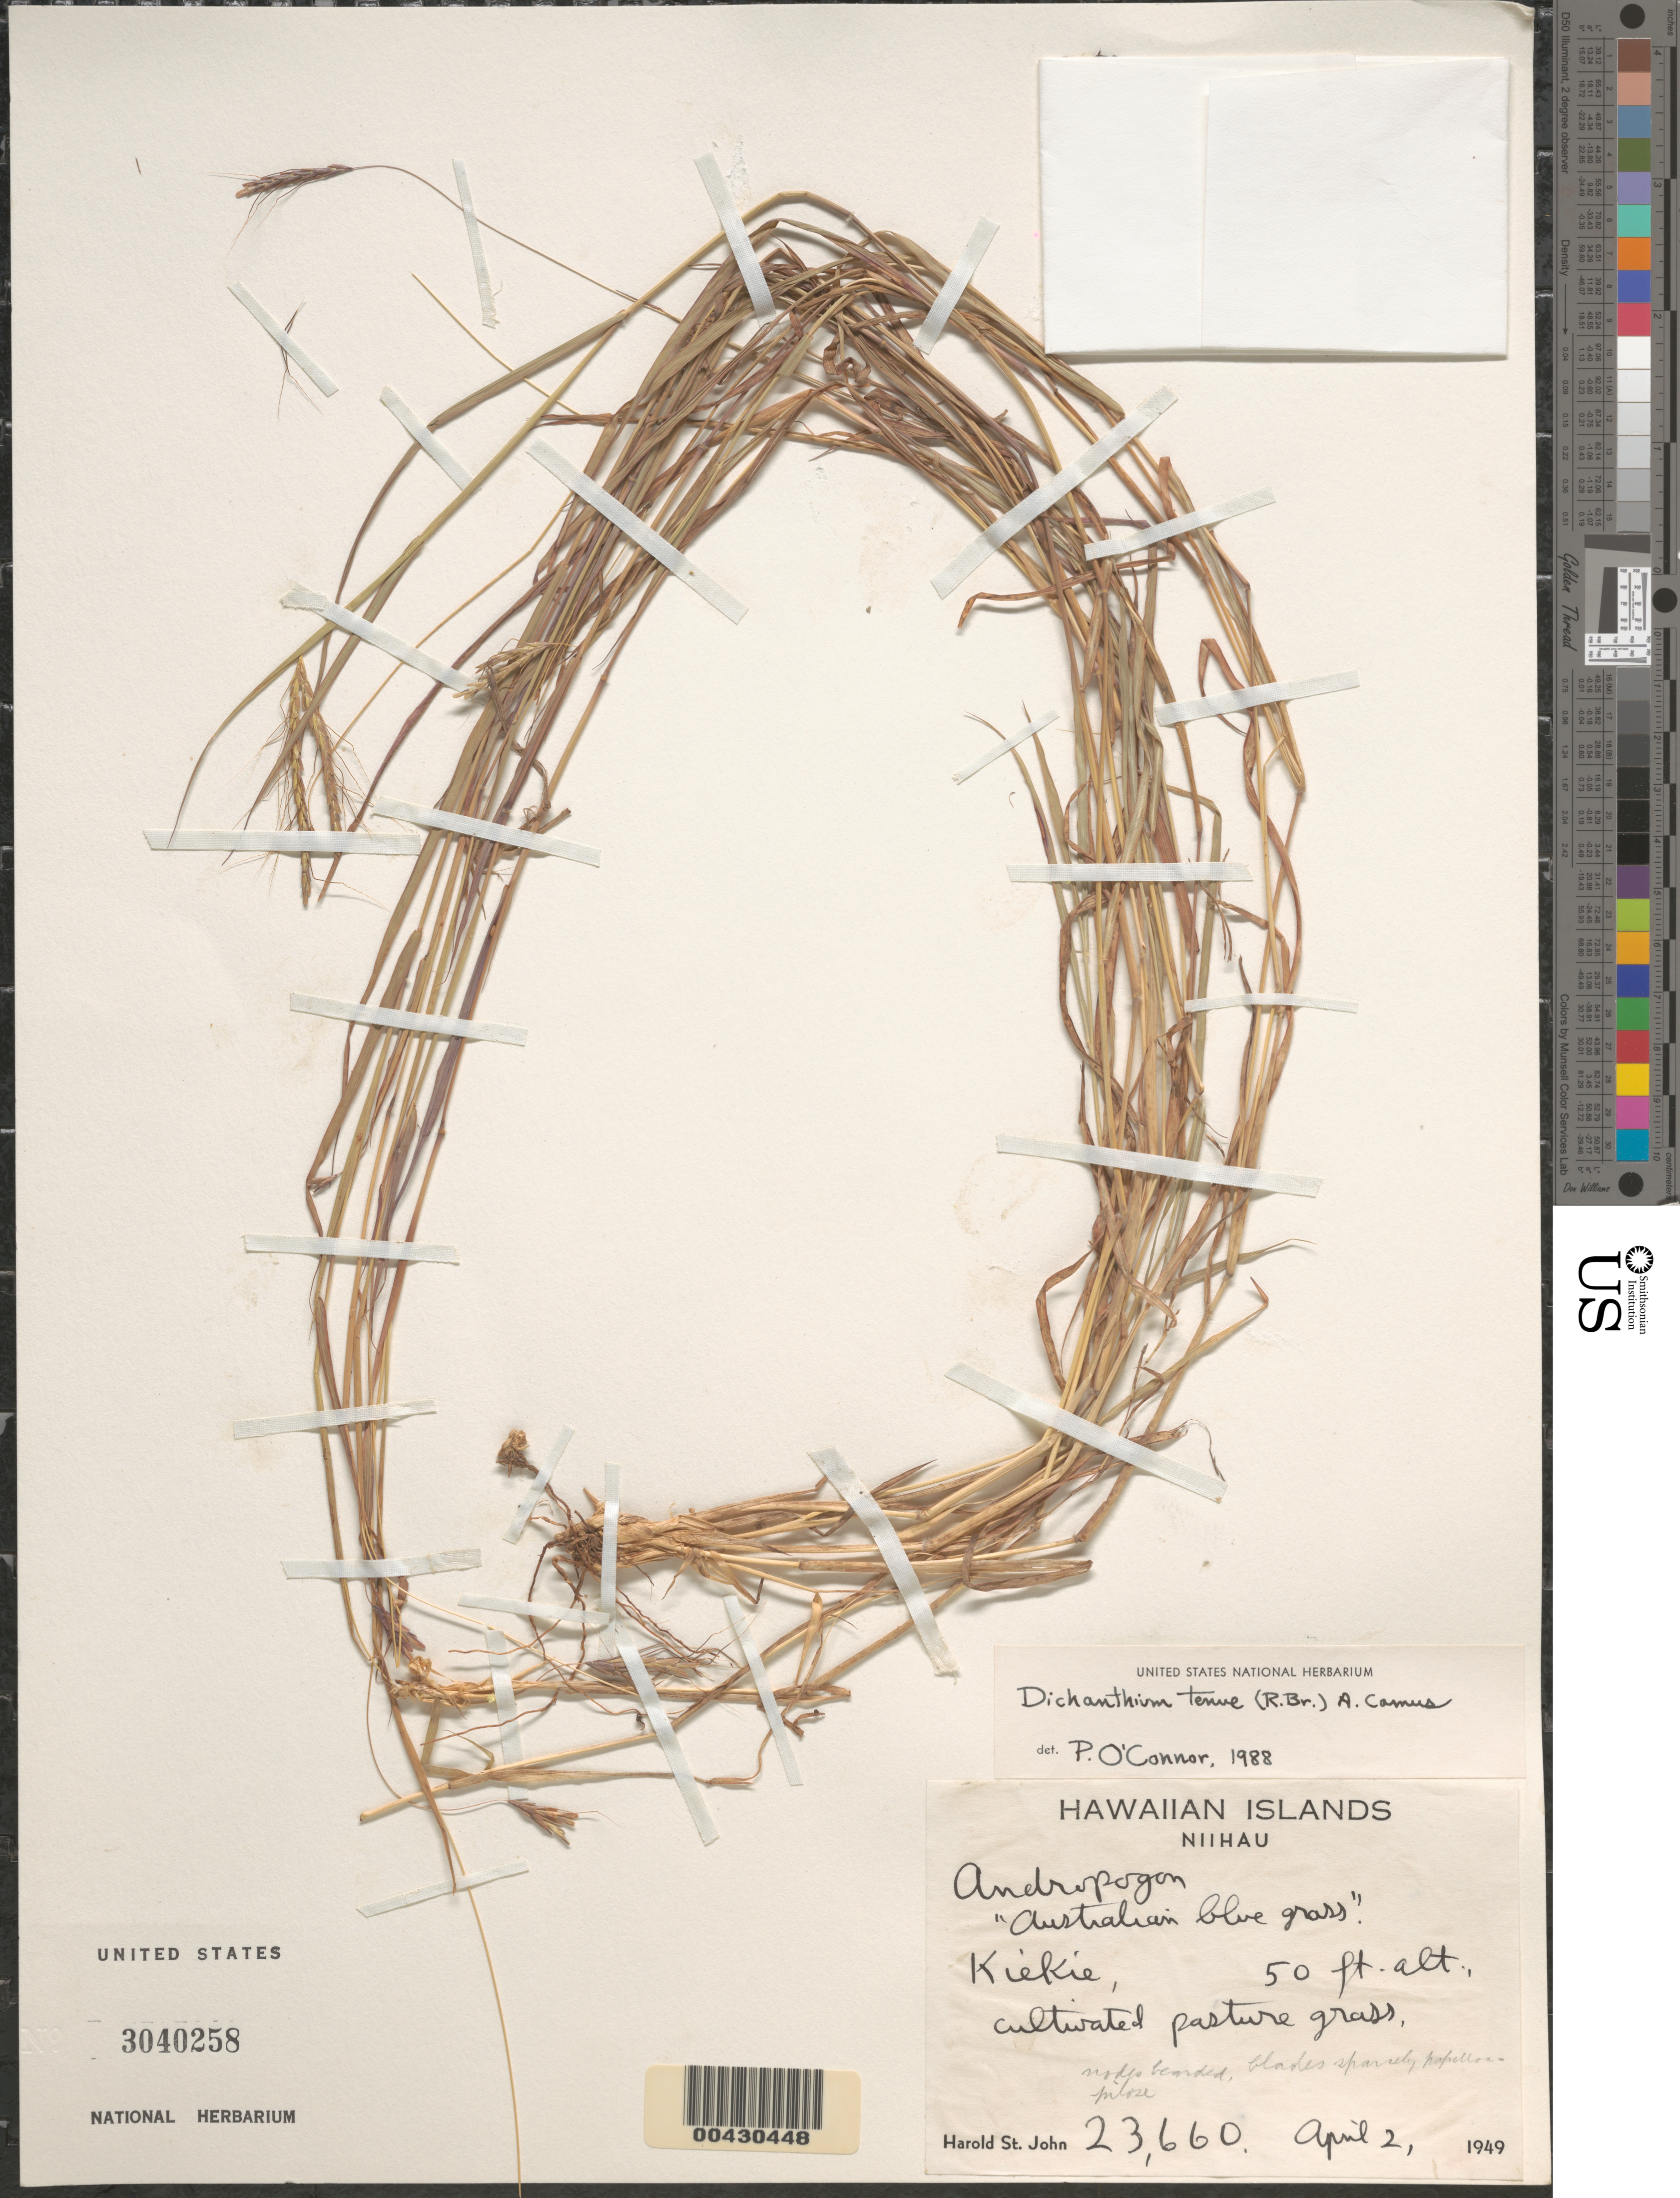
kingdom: Plantae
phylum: Tracheophyta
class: Liliopsida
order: Poales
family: Poaceae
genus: Dichanthium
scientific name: Dichanthium tenue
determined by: O'Connor, P.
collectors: H. St. John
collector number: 23660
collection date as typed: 2 Apr 1949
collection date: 1949-04-02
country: United States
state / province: Hawaii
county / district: Kauai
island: Ni'ihau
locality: Kiekie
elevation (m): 15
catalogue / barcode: US 3040258